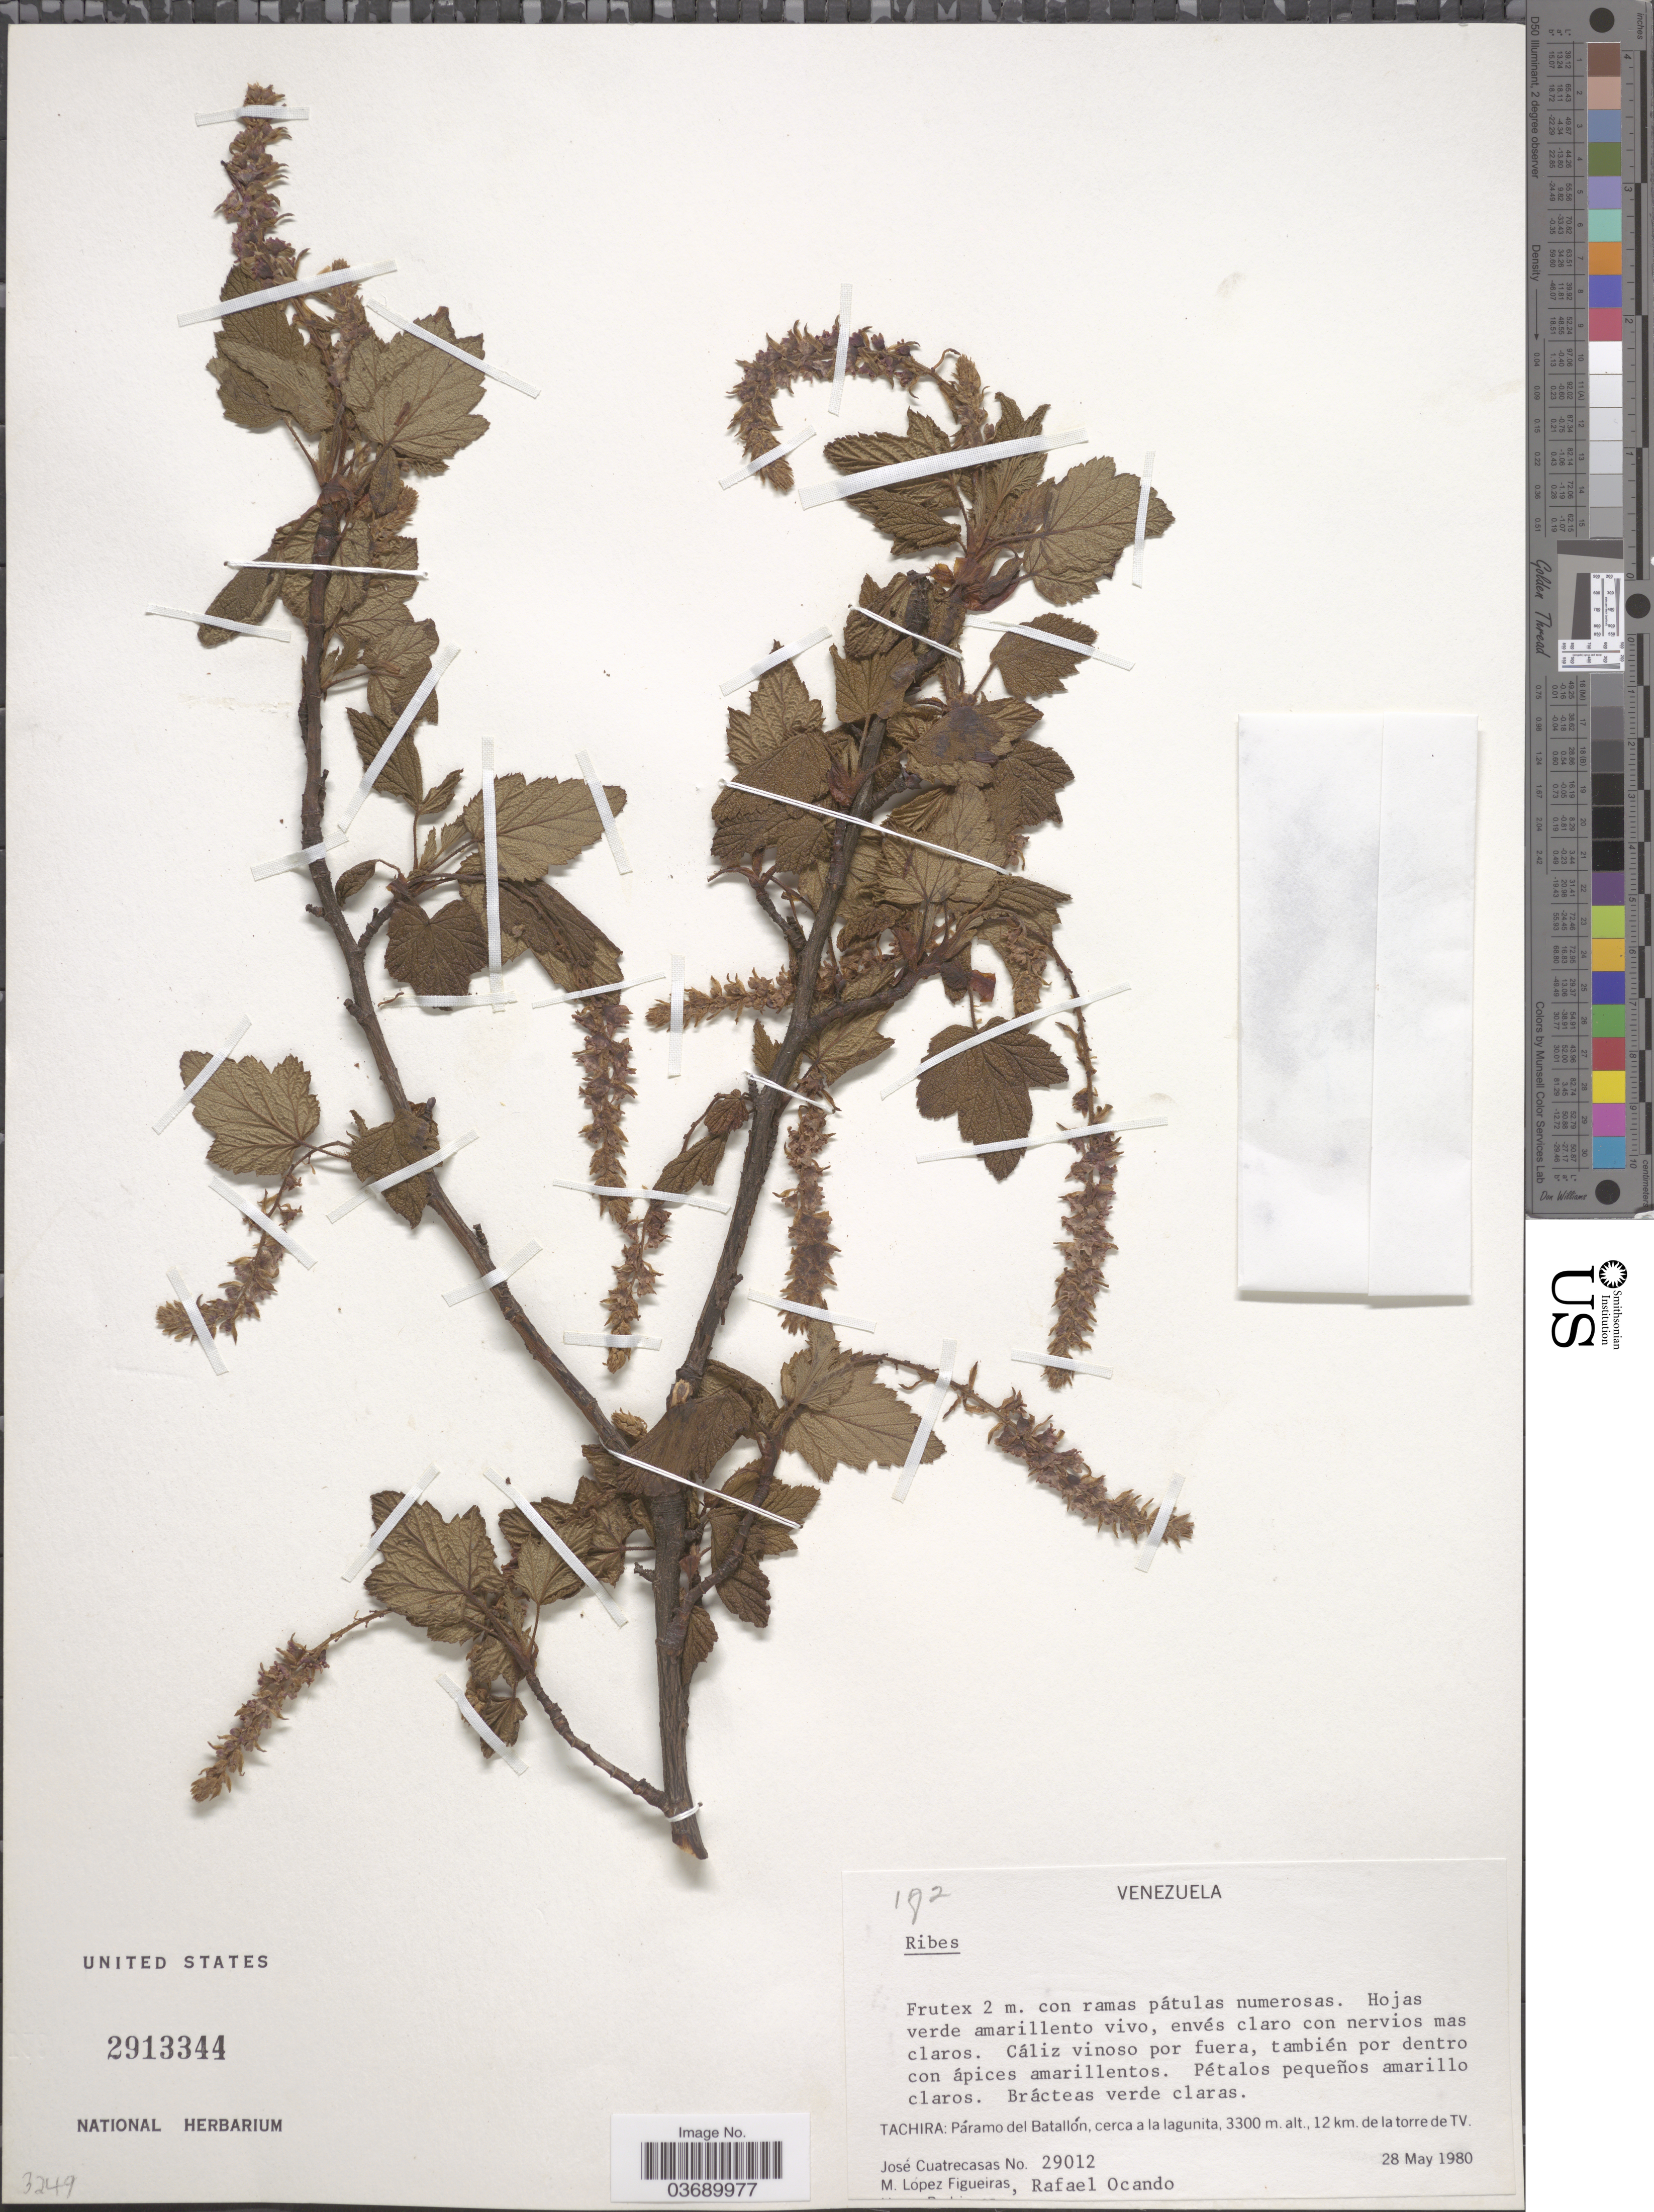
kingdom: Plantae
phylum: Tracheophyta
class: Magnoliopsida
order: Saxifragales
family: Grossulariaceae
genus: Ribes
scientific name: Ribes sp.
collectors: J. Cuatrecasas, M. López Figueiras & R. Ocando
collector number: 29012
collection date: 1980-05-28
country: Venezuela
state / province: Tachira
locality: Páramo del Batallón, cerca a la lagunita, 12 km. de la torre de TV.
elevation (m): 3300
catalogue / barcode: US 2913344